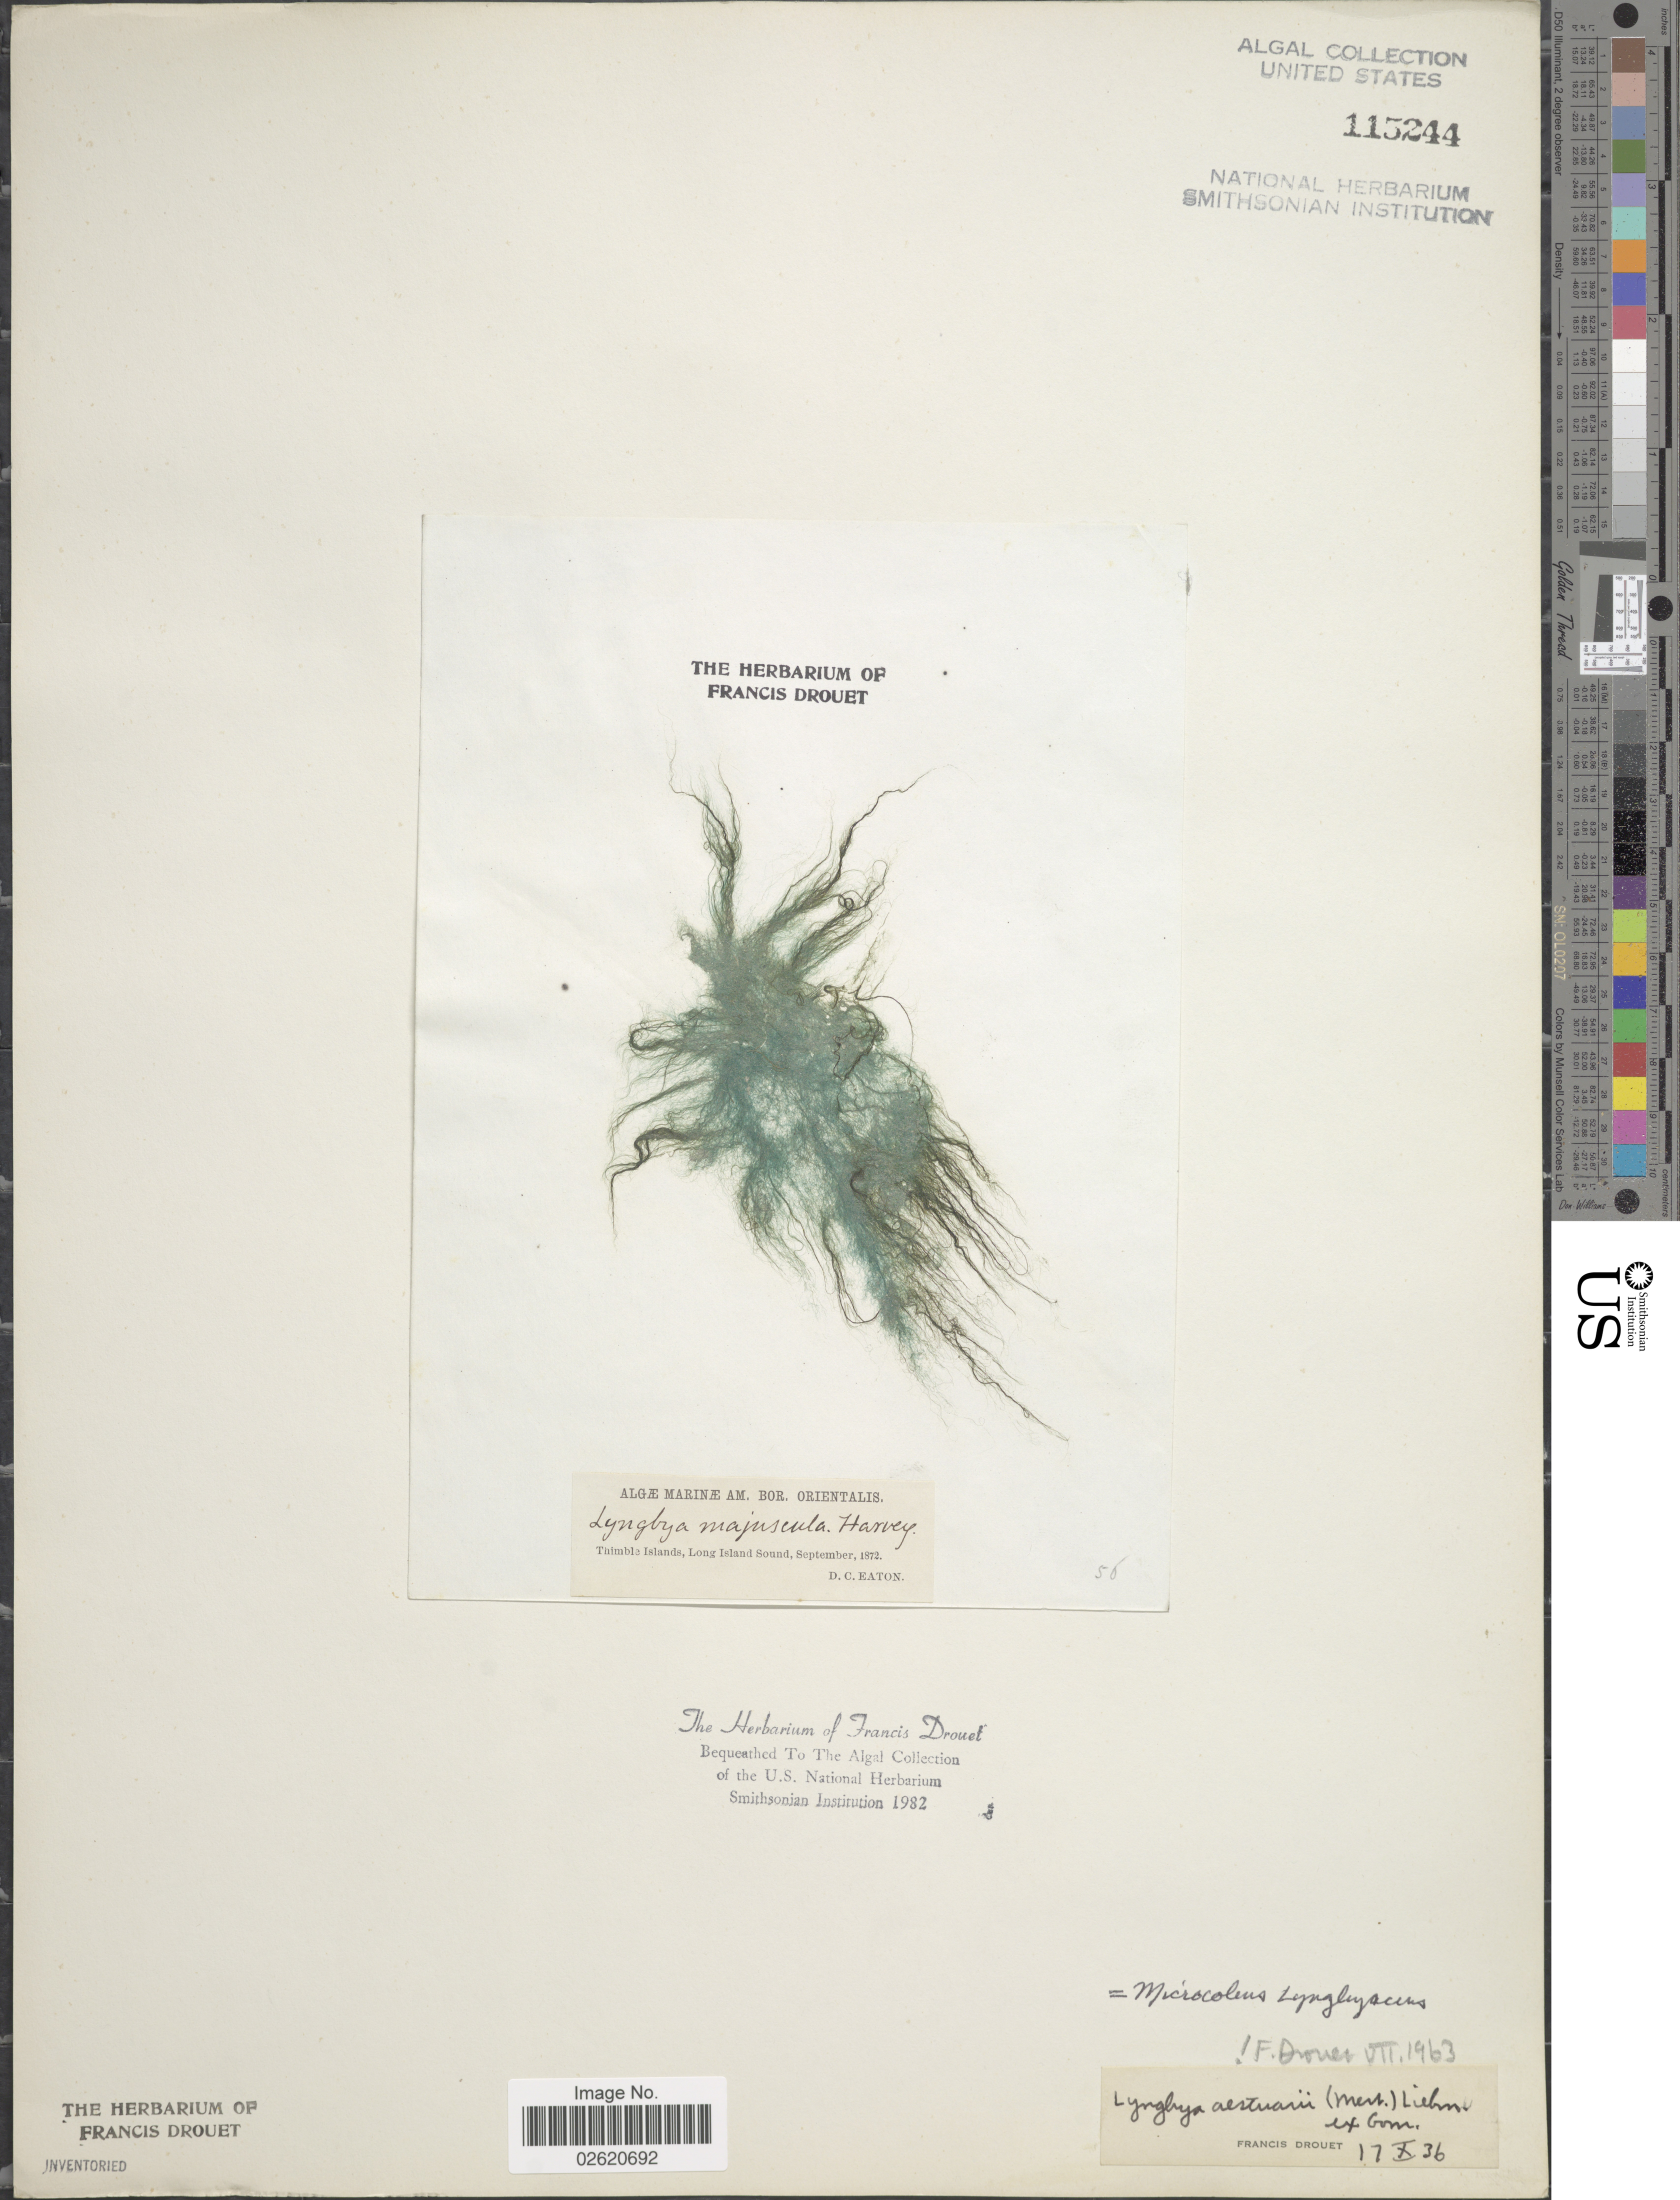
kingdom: Bacteria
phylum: Cyanobacteria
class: Cyanobacteriia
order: Cyanobacteriales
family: Microcoleaceae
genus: Microcoleus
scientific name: Microcoleus lyngbyaceus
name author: Kütz. ex Forti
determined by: Drouet, F. E.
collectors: D. C. Eaton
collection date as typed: Sep 1872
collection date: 1872-09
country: United States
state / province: Connecticut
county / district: New Haven County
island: Thimble Islands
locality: Long Island Sound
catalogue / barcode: US 115244